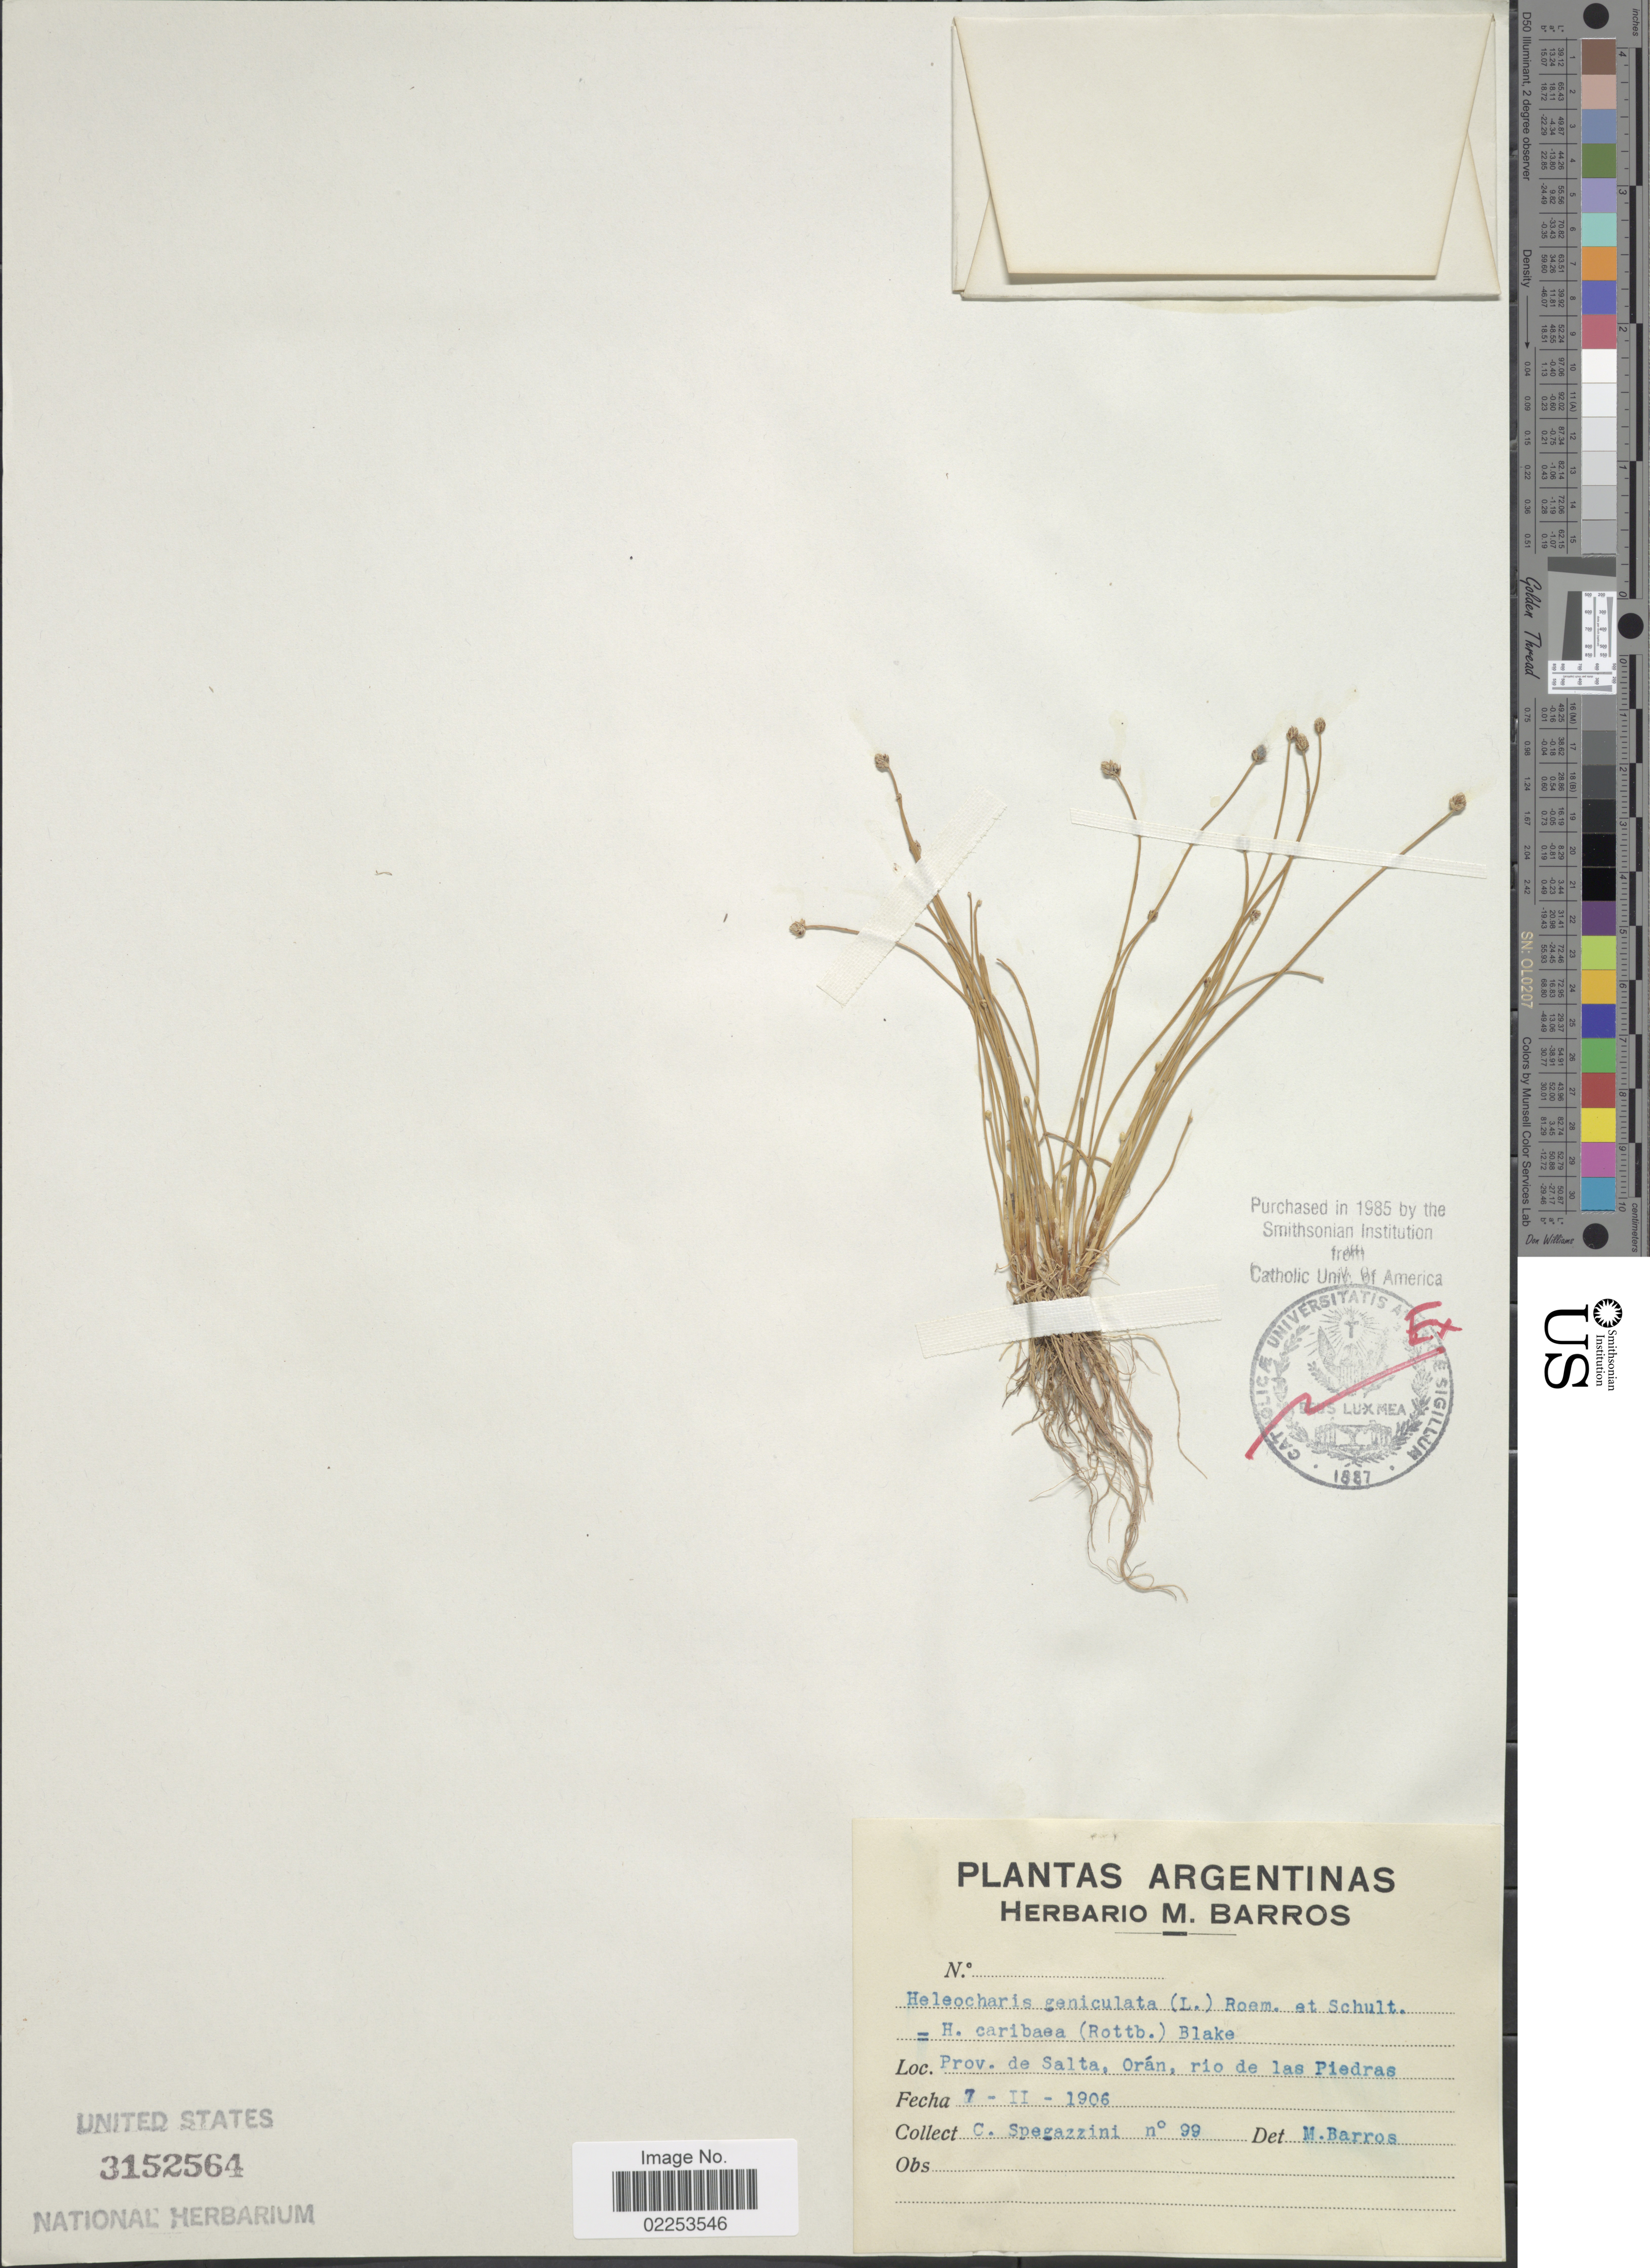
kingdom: Plantae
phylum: Tracheophyta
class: Liliopsida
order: Poales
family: Cyperaceae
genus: Eleocharis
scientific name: Eleocharis geniculata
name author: (L.) Roem. & Schult.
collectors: C. L. Spegazzini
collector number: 99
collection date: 1906-02-07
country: Argentina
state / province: Salta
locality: Prov. de Salta, Oran, rio de las Piedras.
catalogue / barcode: US 3152564